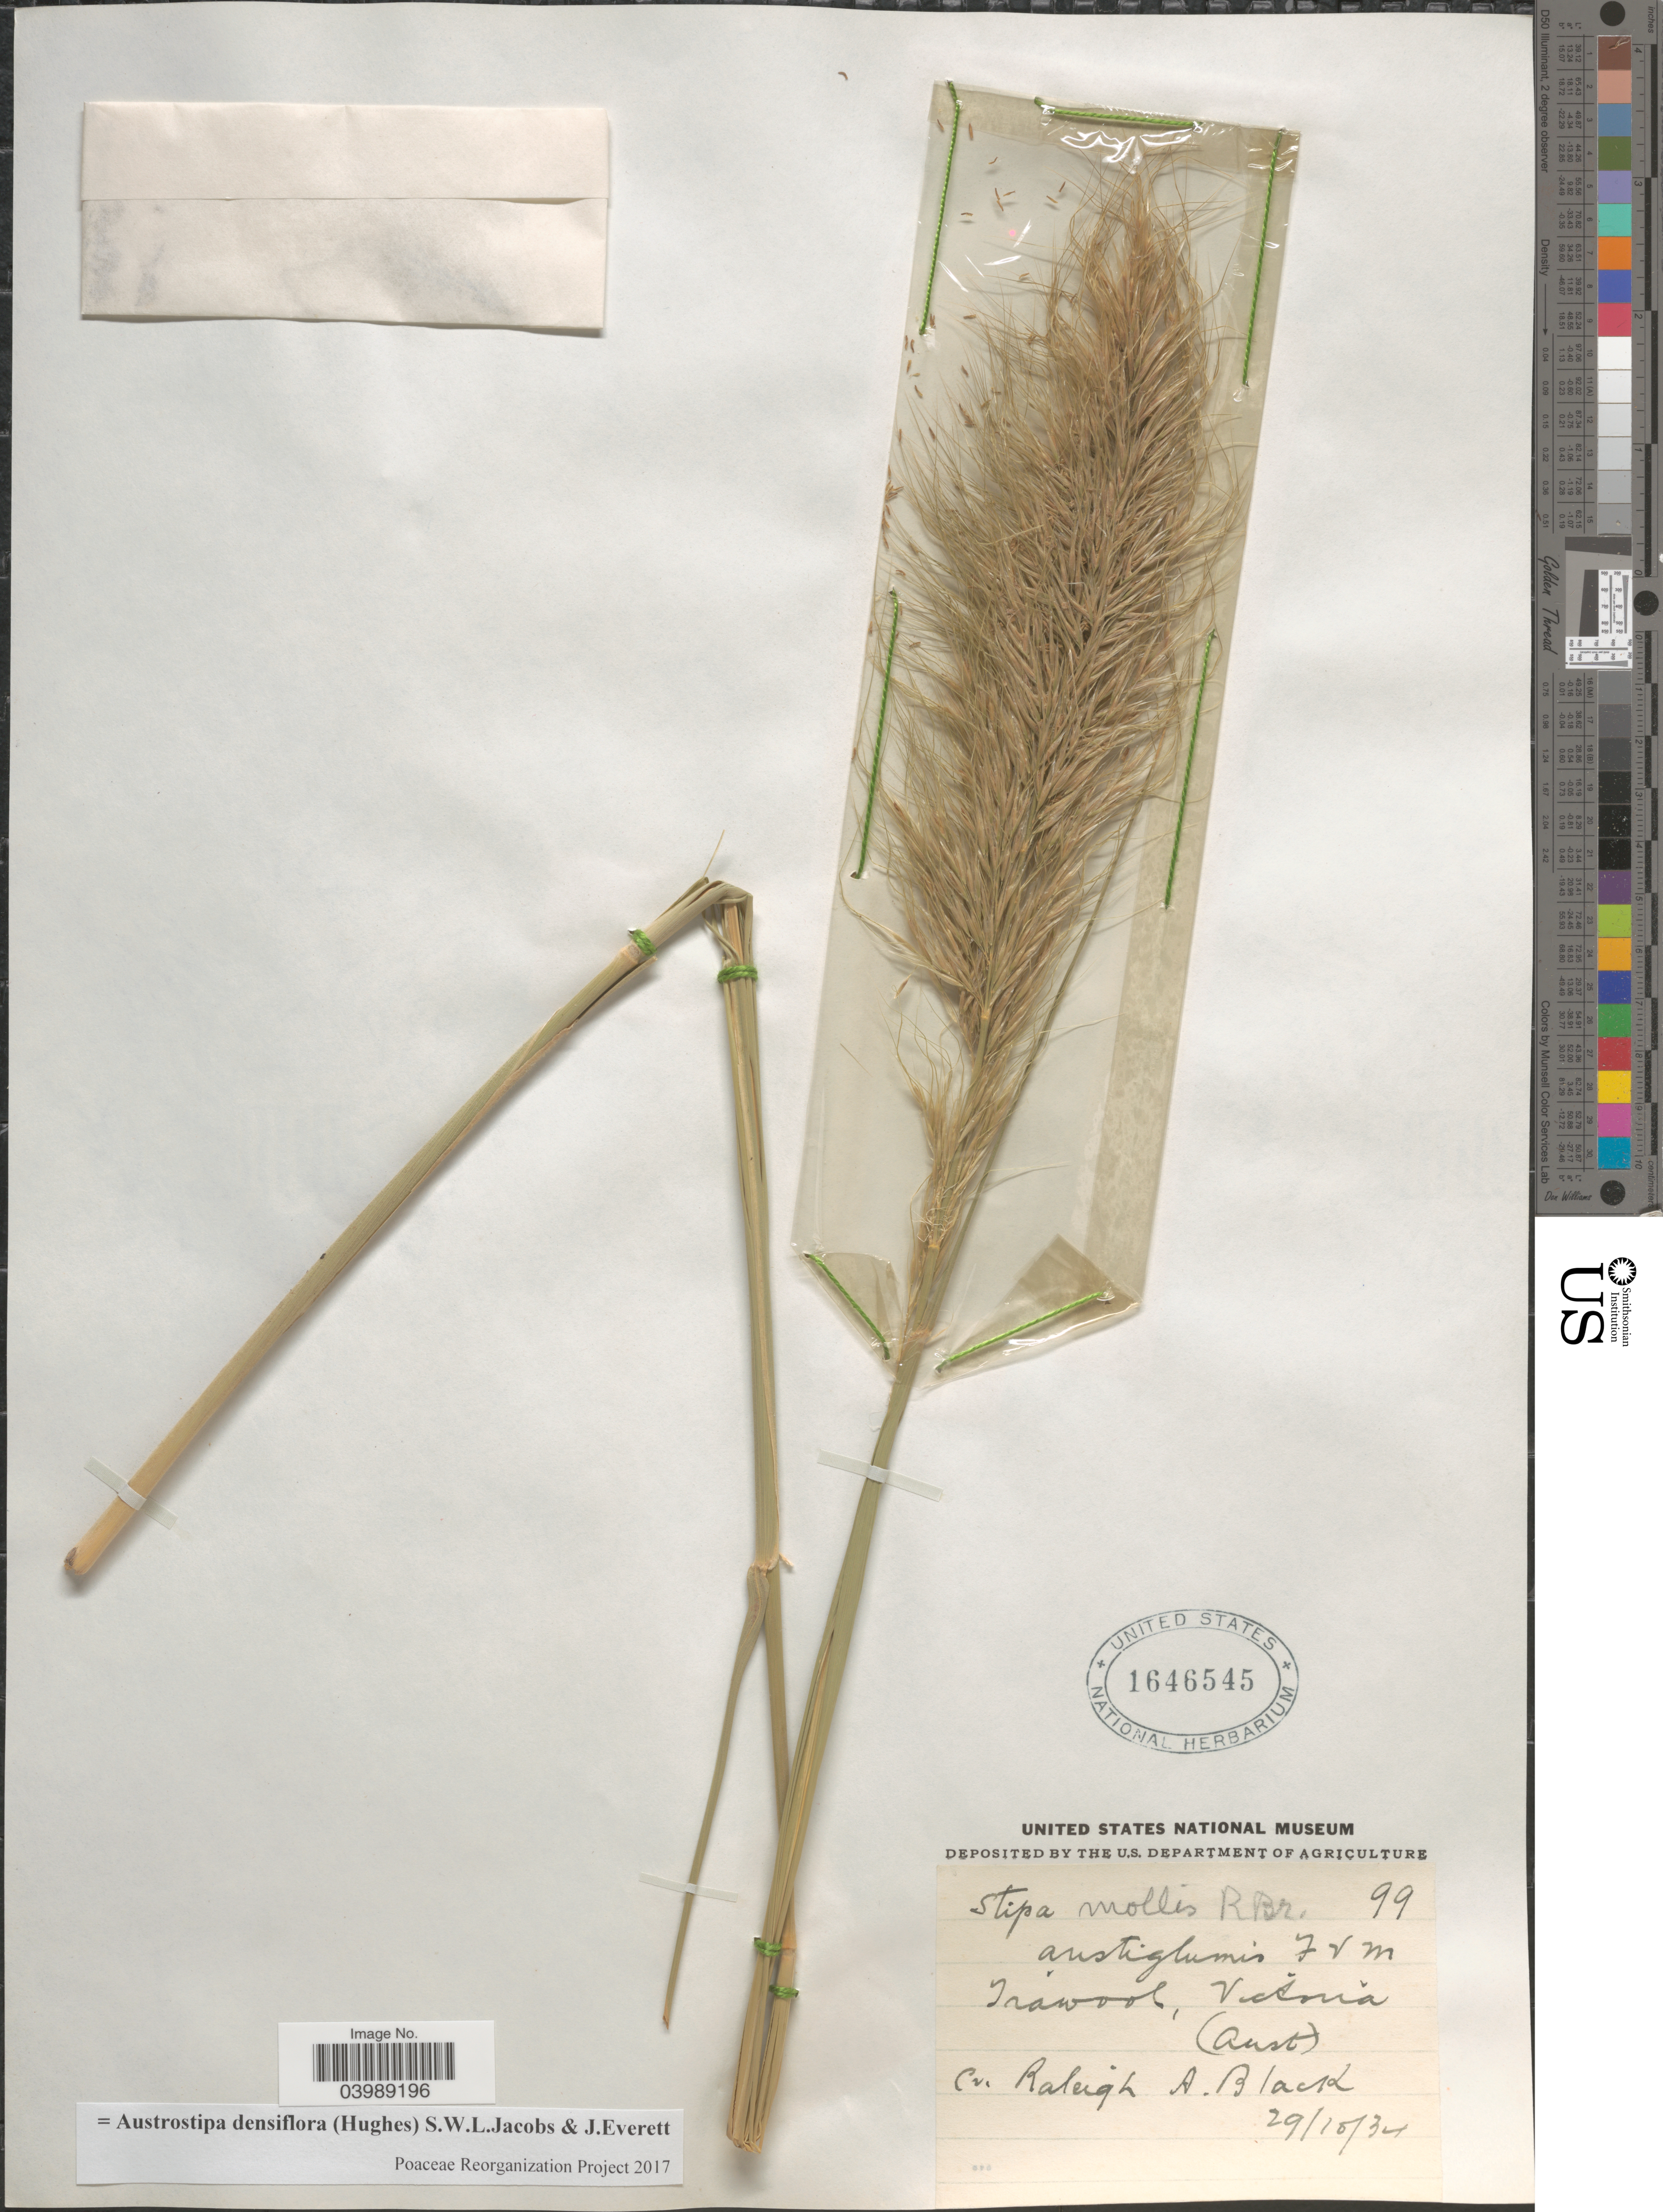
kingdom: Plantae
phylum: Tracheophyta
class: Liliopsida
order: Poales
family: Poaceae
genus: Austrostipa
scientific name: Austrostipa densiflora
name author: (Hughes) S.W.L. Jacobs & J. Everett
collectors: R. A. Black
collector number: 99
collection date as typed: Transcribed d/m/y: 29/10/34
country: Australia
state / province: Victoria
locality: Trawool, Victoria.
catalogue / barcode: US 1646545